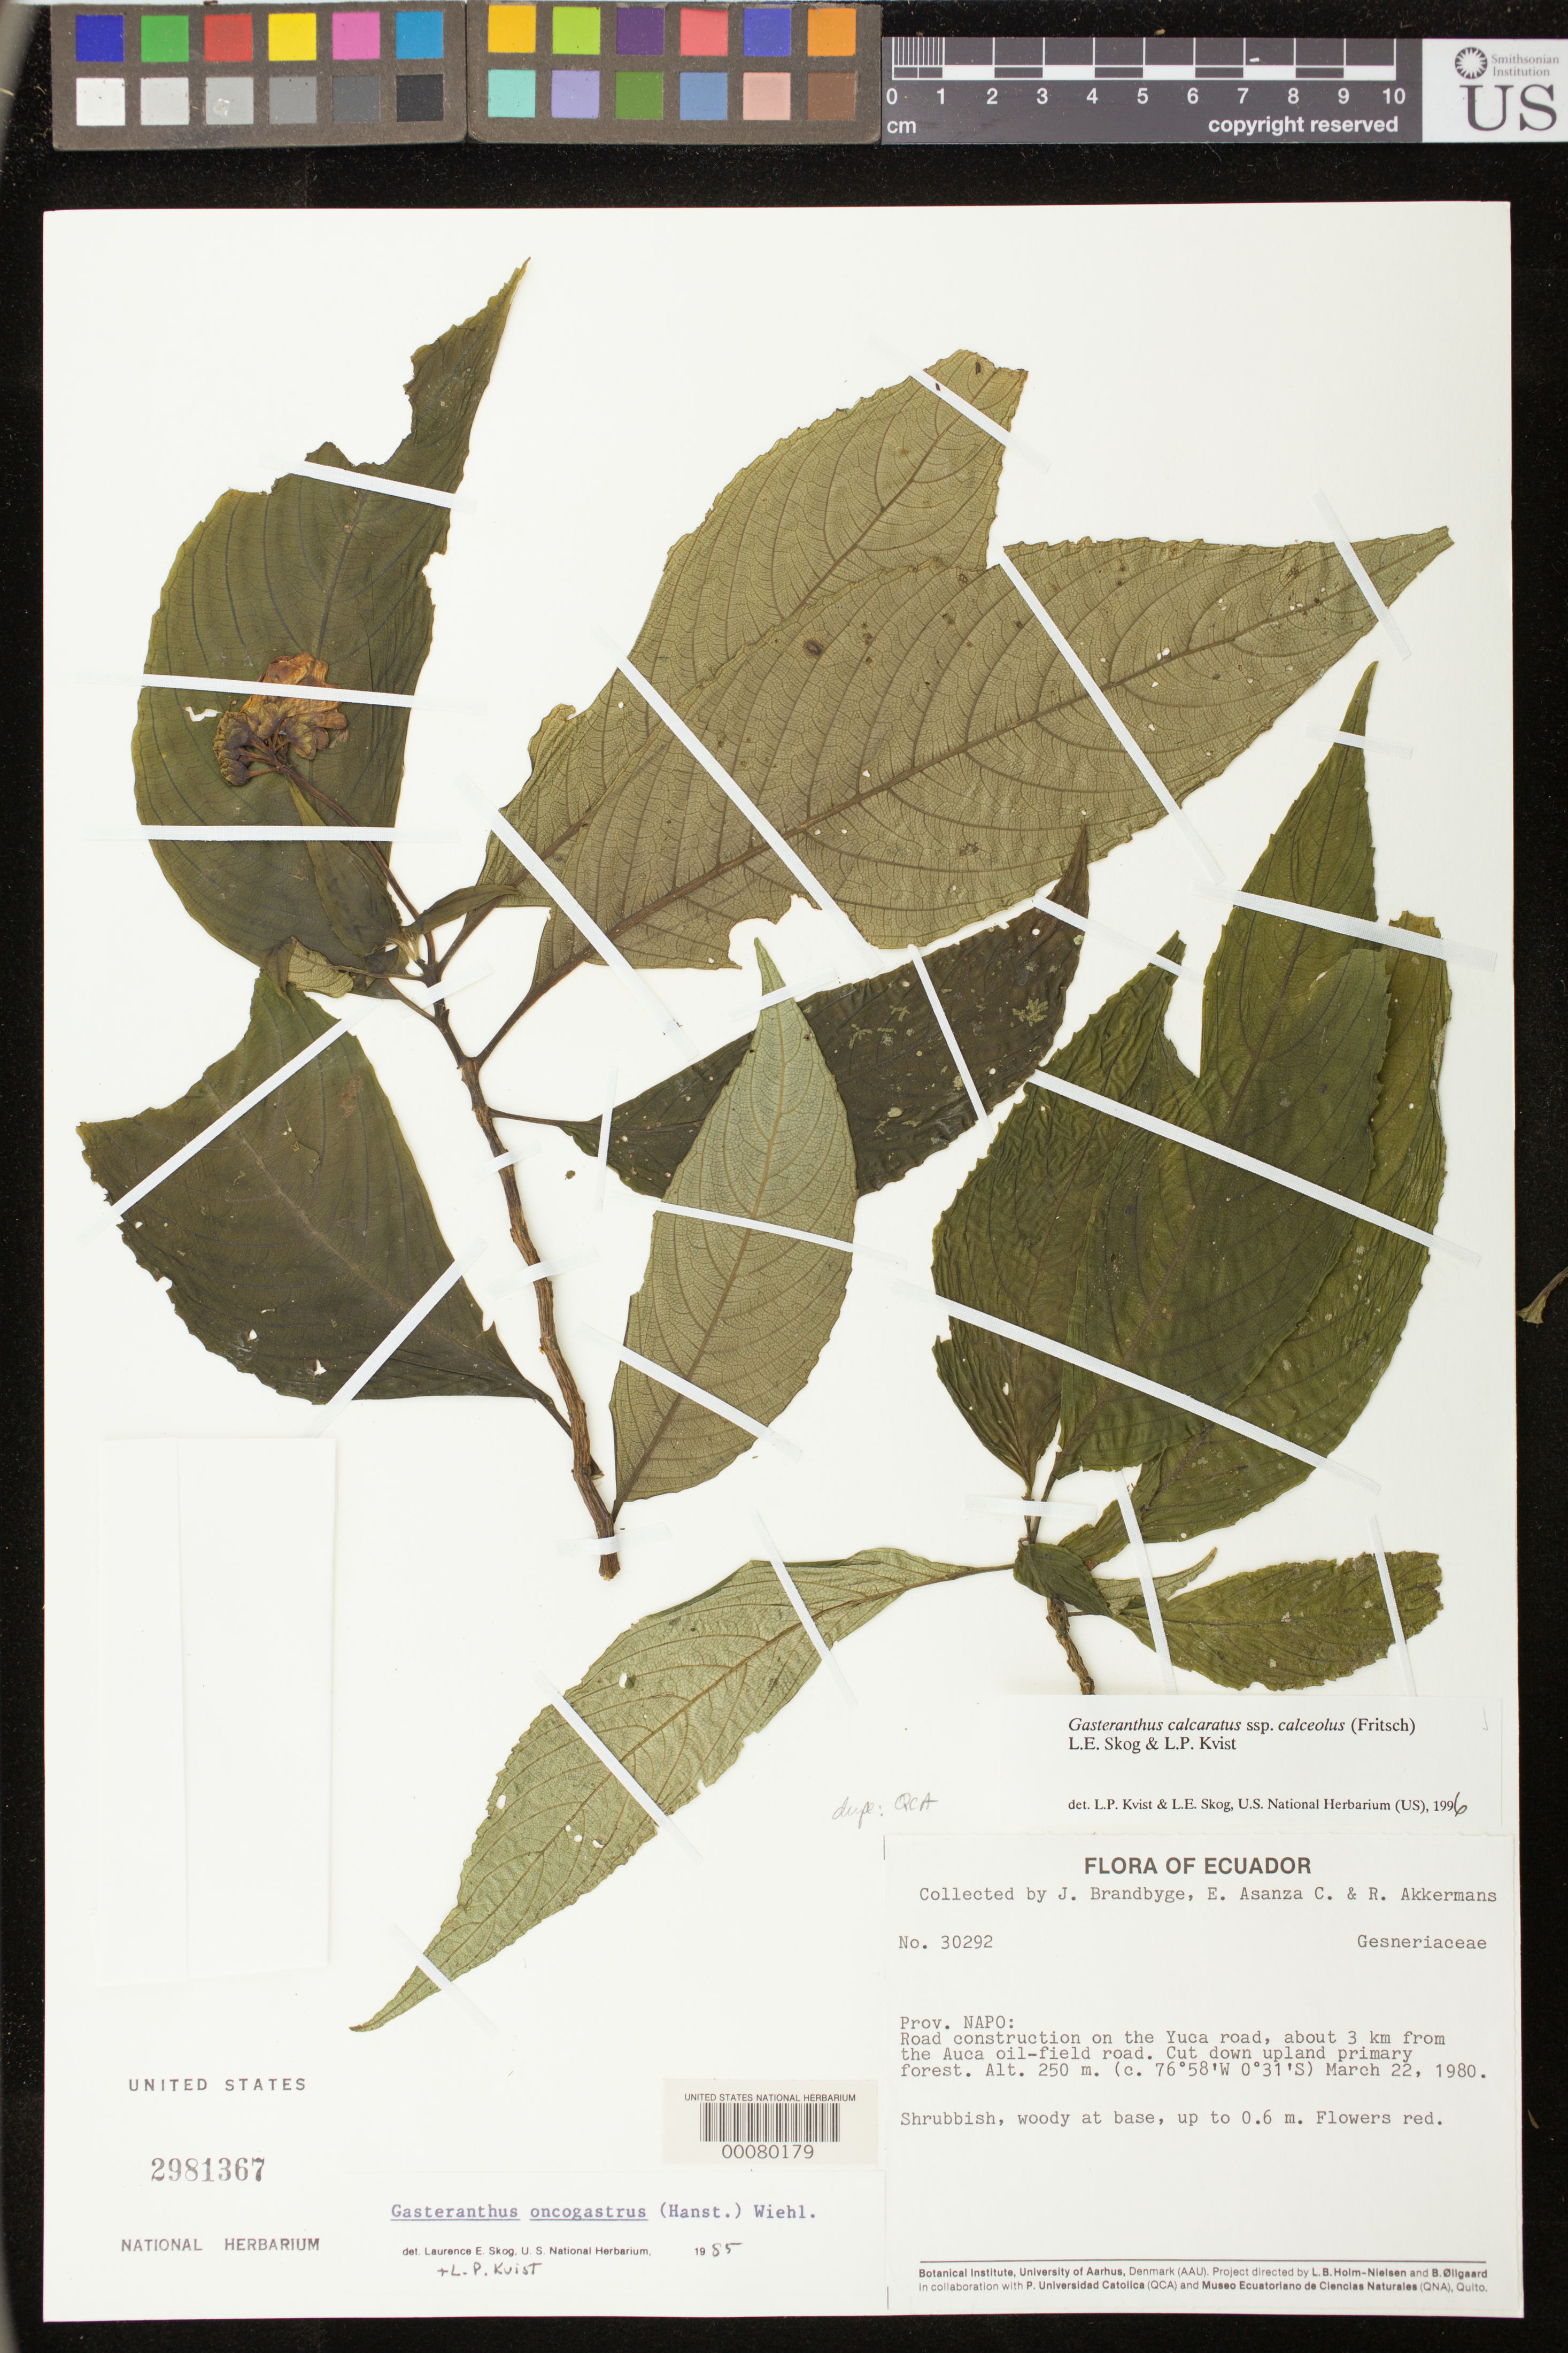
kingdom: Plantae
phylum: Tracheophyta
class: Magnoliopsida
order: Lamiales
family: Gesneriaceae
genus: Gasteranthus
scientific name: Gasteranthus calcaratus subsp. calceolus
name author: (Fritsch) L.E. Skog & L.P. Kvist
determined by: Skog, Laurence E.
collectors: J. Brandbyge, E. Asanza C. & R. W. A. P. Akkermans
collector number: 30292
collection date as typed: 22 Mar 1980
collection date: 1980-03-22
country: Ecuador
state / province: Napo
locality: Road construction on the Yuca road, about 3 km from the Auca oil-field road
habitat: Cut down upland primary forest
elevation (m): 250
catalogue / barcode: US 2981367